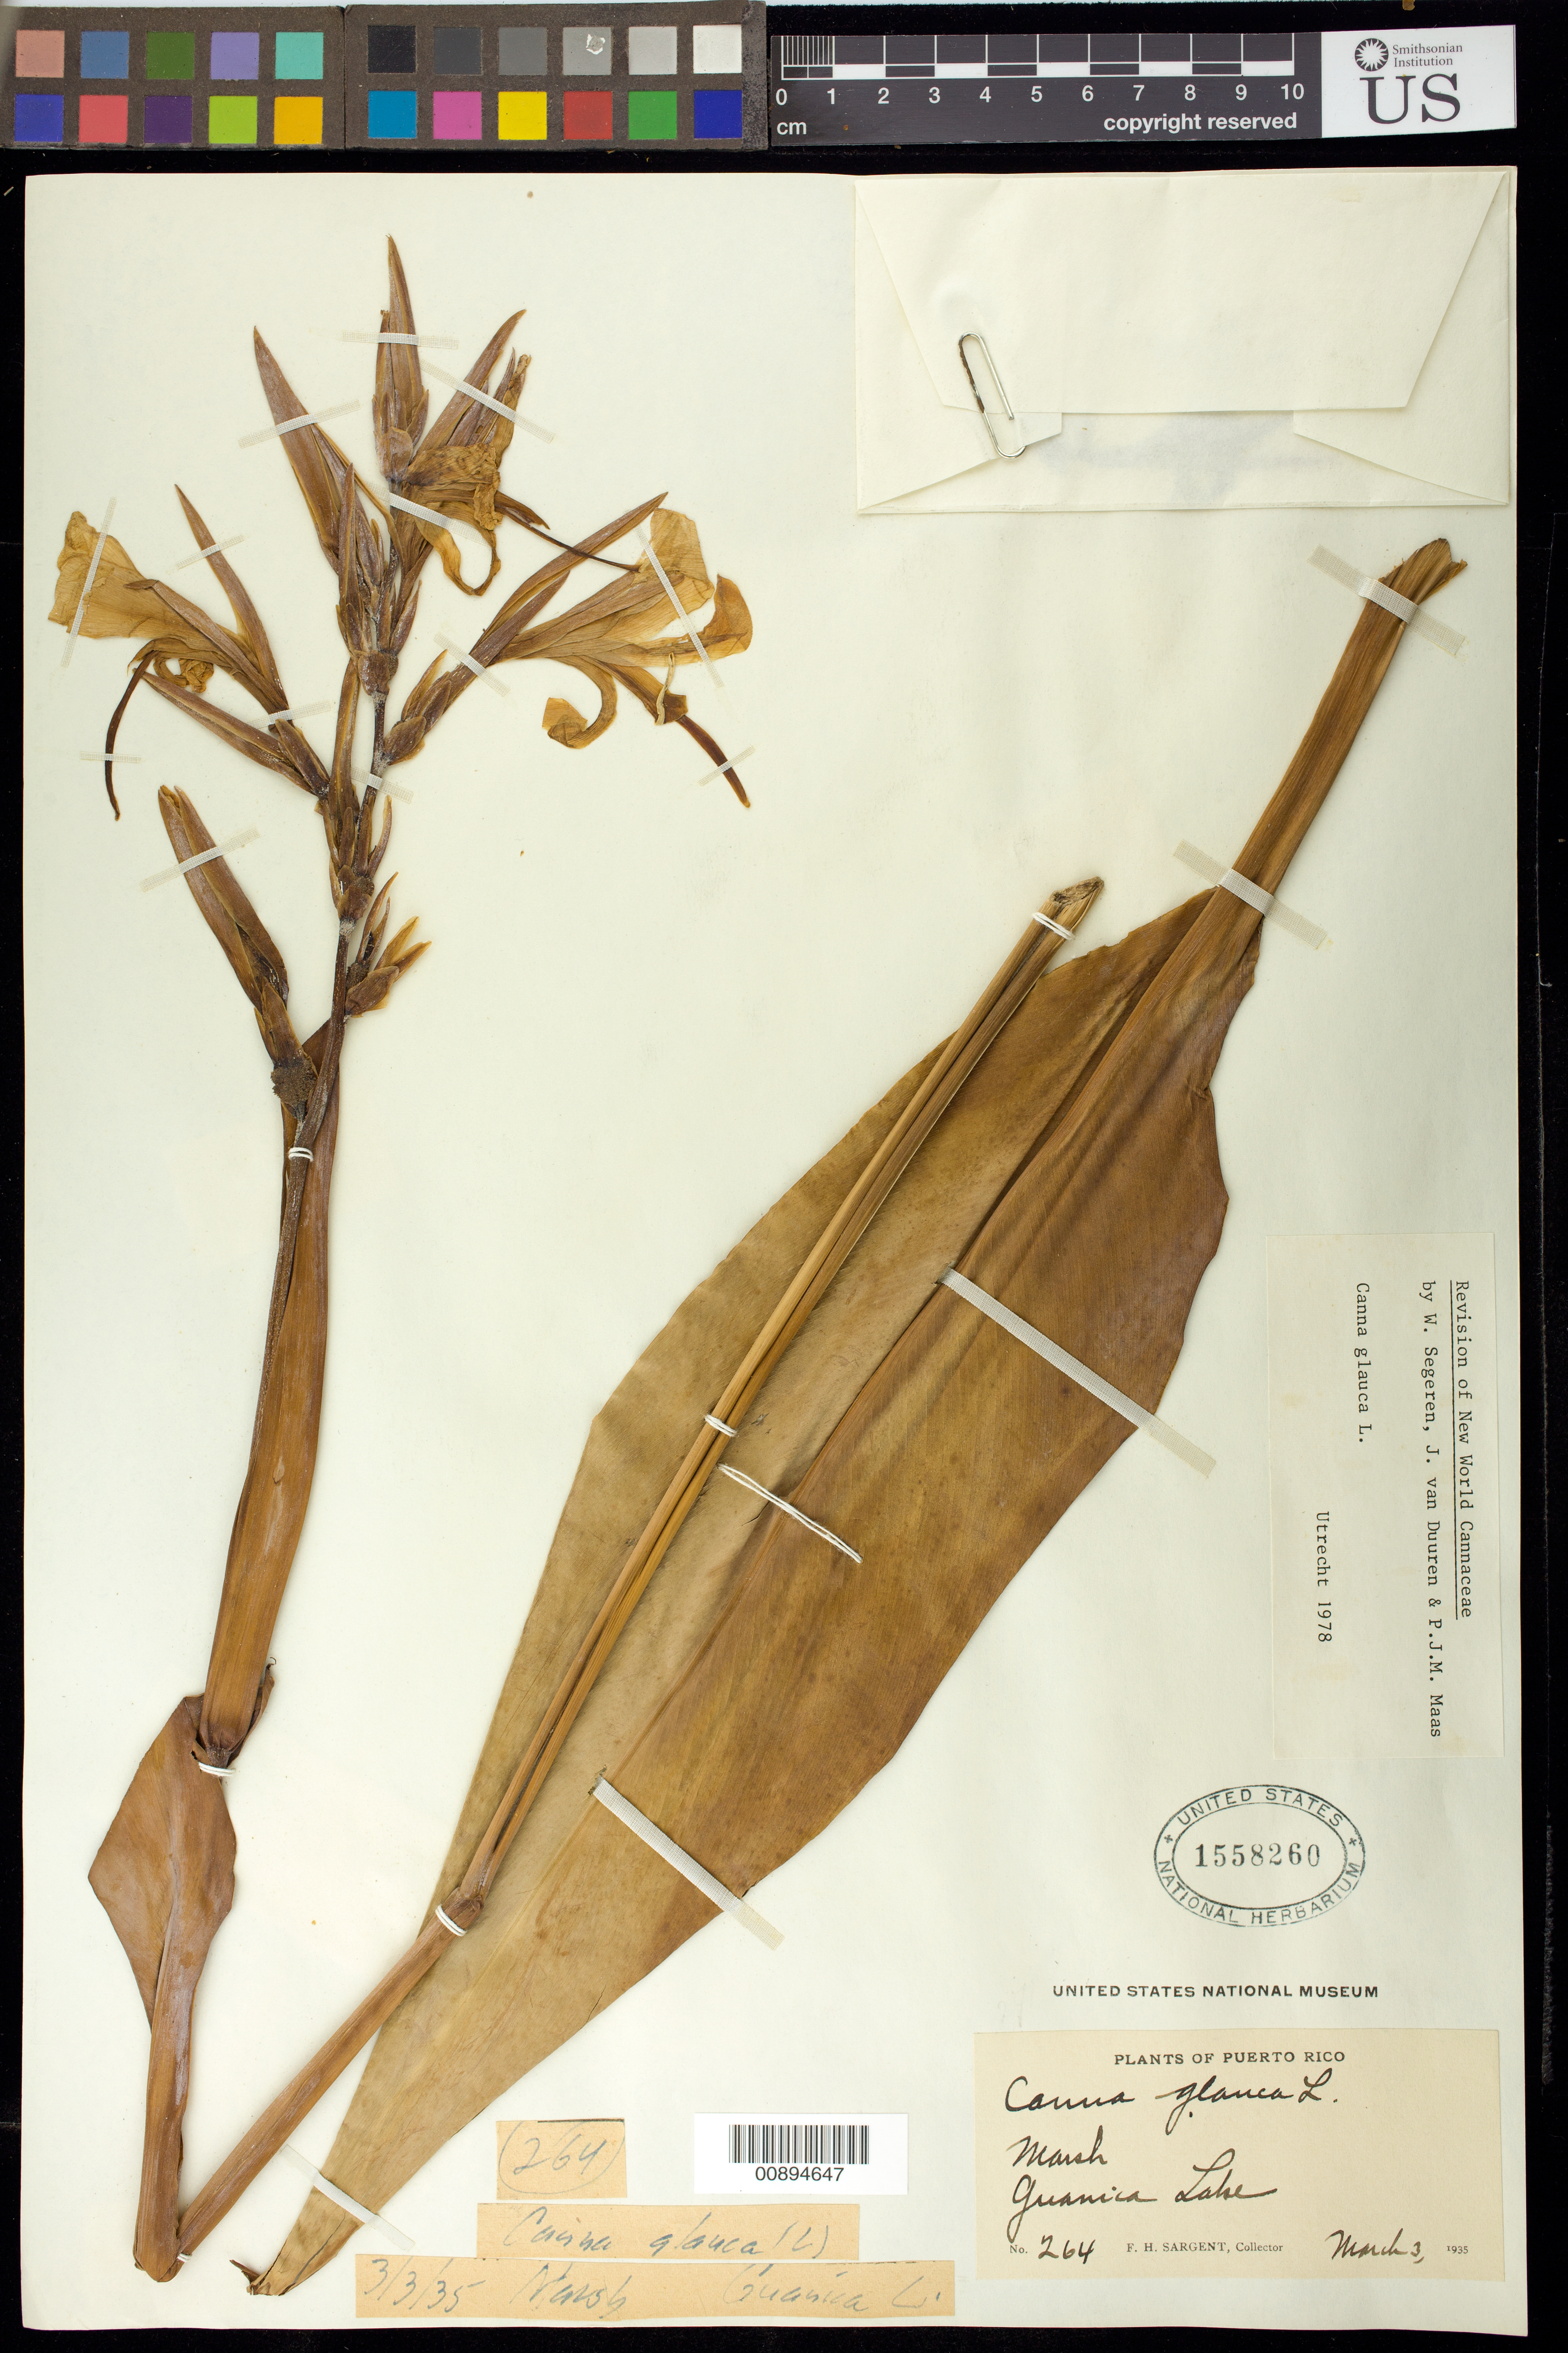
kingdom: Plantae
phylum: Tracheophyta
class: Liliopsida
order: Zingiberales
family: Cannaceae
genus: Canna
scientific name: Canna glauca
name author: L.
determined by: Utrecht, --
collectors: F. H. Sargent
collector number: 264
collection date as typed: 03 Mar 1935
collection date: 1935-03-03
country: Puerto Rico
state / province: Guánica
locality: Guanica Lake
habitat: Marsh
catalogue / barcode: US 1558260